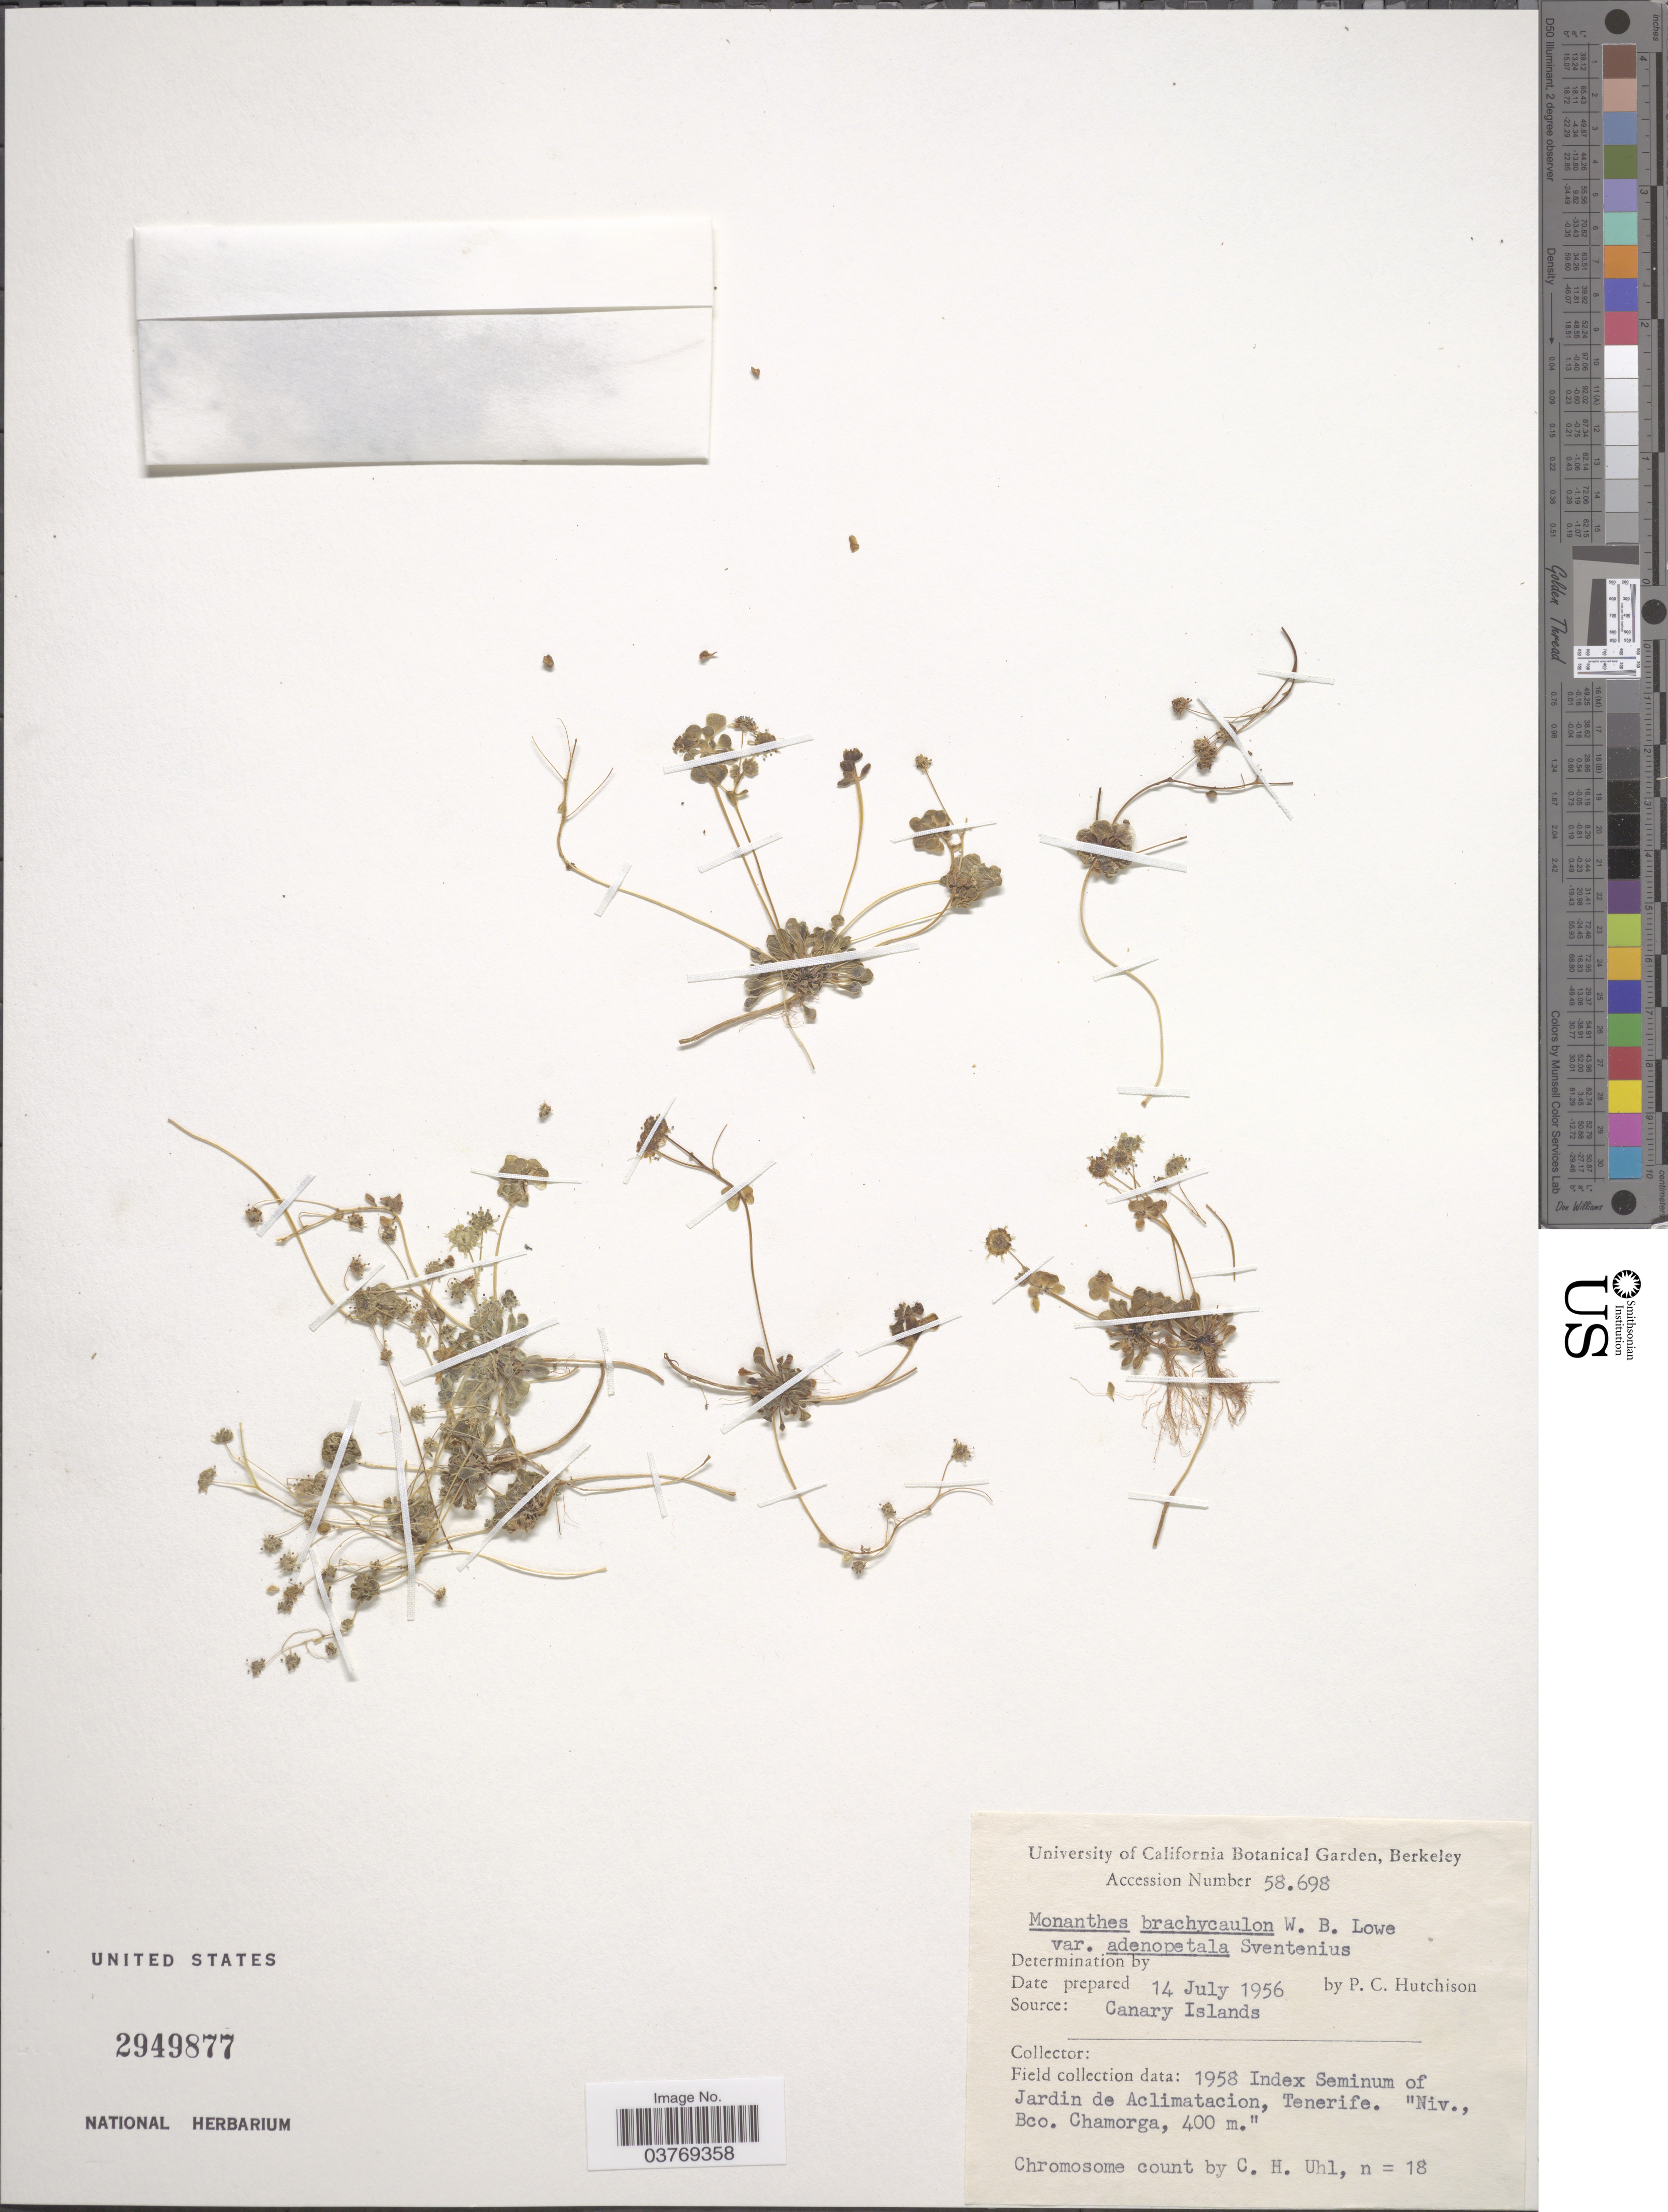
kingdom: Plantae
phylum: Tracheophyta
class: Magnoliopsida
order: Saxifragales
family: Crassulaceae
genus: Monanthes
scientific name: Monanthes brachycaulos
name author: (Webb & Berthel.) Lowe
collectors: P. C. Hutchison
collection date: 1956-07-14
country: United States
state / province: California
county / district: Alameda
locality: University of California Botanical Garden, Berkeley.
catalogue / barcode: US 2949877